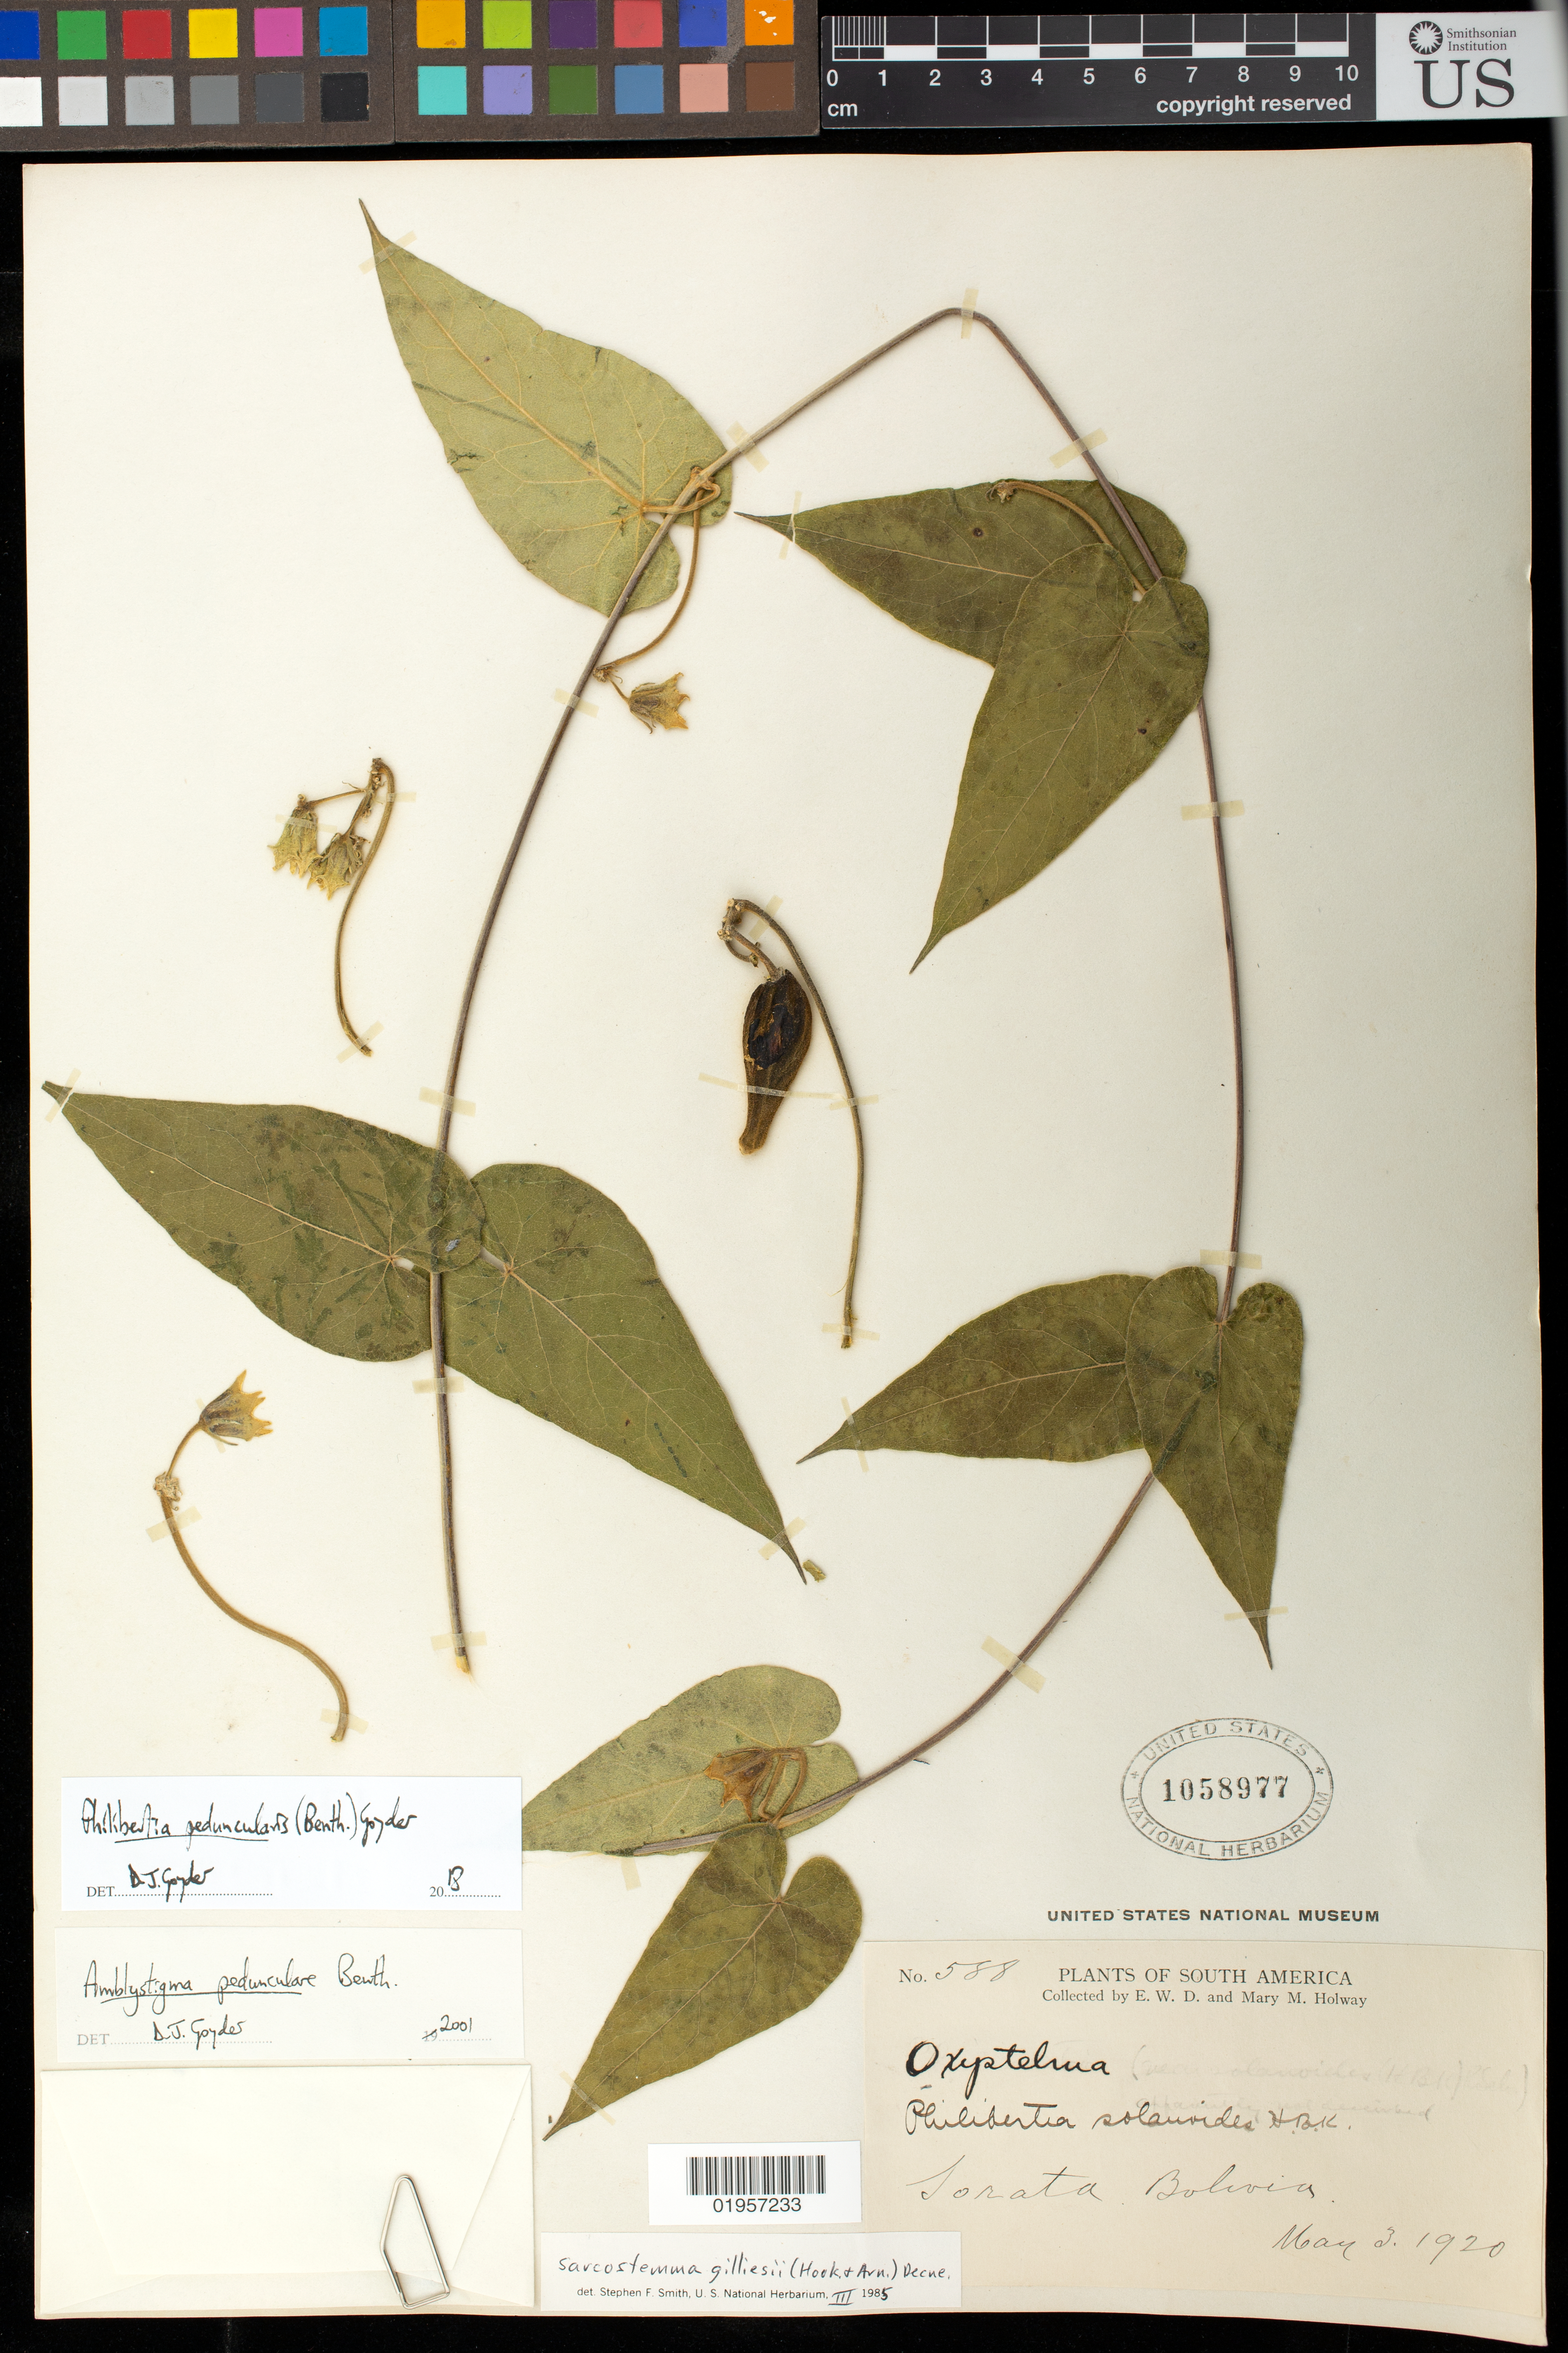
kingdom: Plantae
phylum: Tracheophyta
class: Magnoliopsida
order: Gentianales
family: Apocynaceae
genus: Philibertia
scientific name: Philibertia peduncularis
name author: (Benth.) Goyder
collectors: E. W. D. Holway & M. M. Holway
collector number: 588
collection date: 1920-05-03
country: Bolivia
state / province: La Paz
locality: Sorata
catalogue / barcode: US 1058977